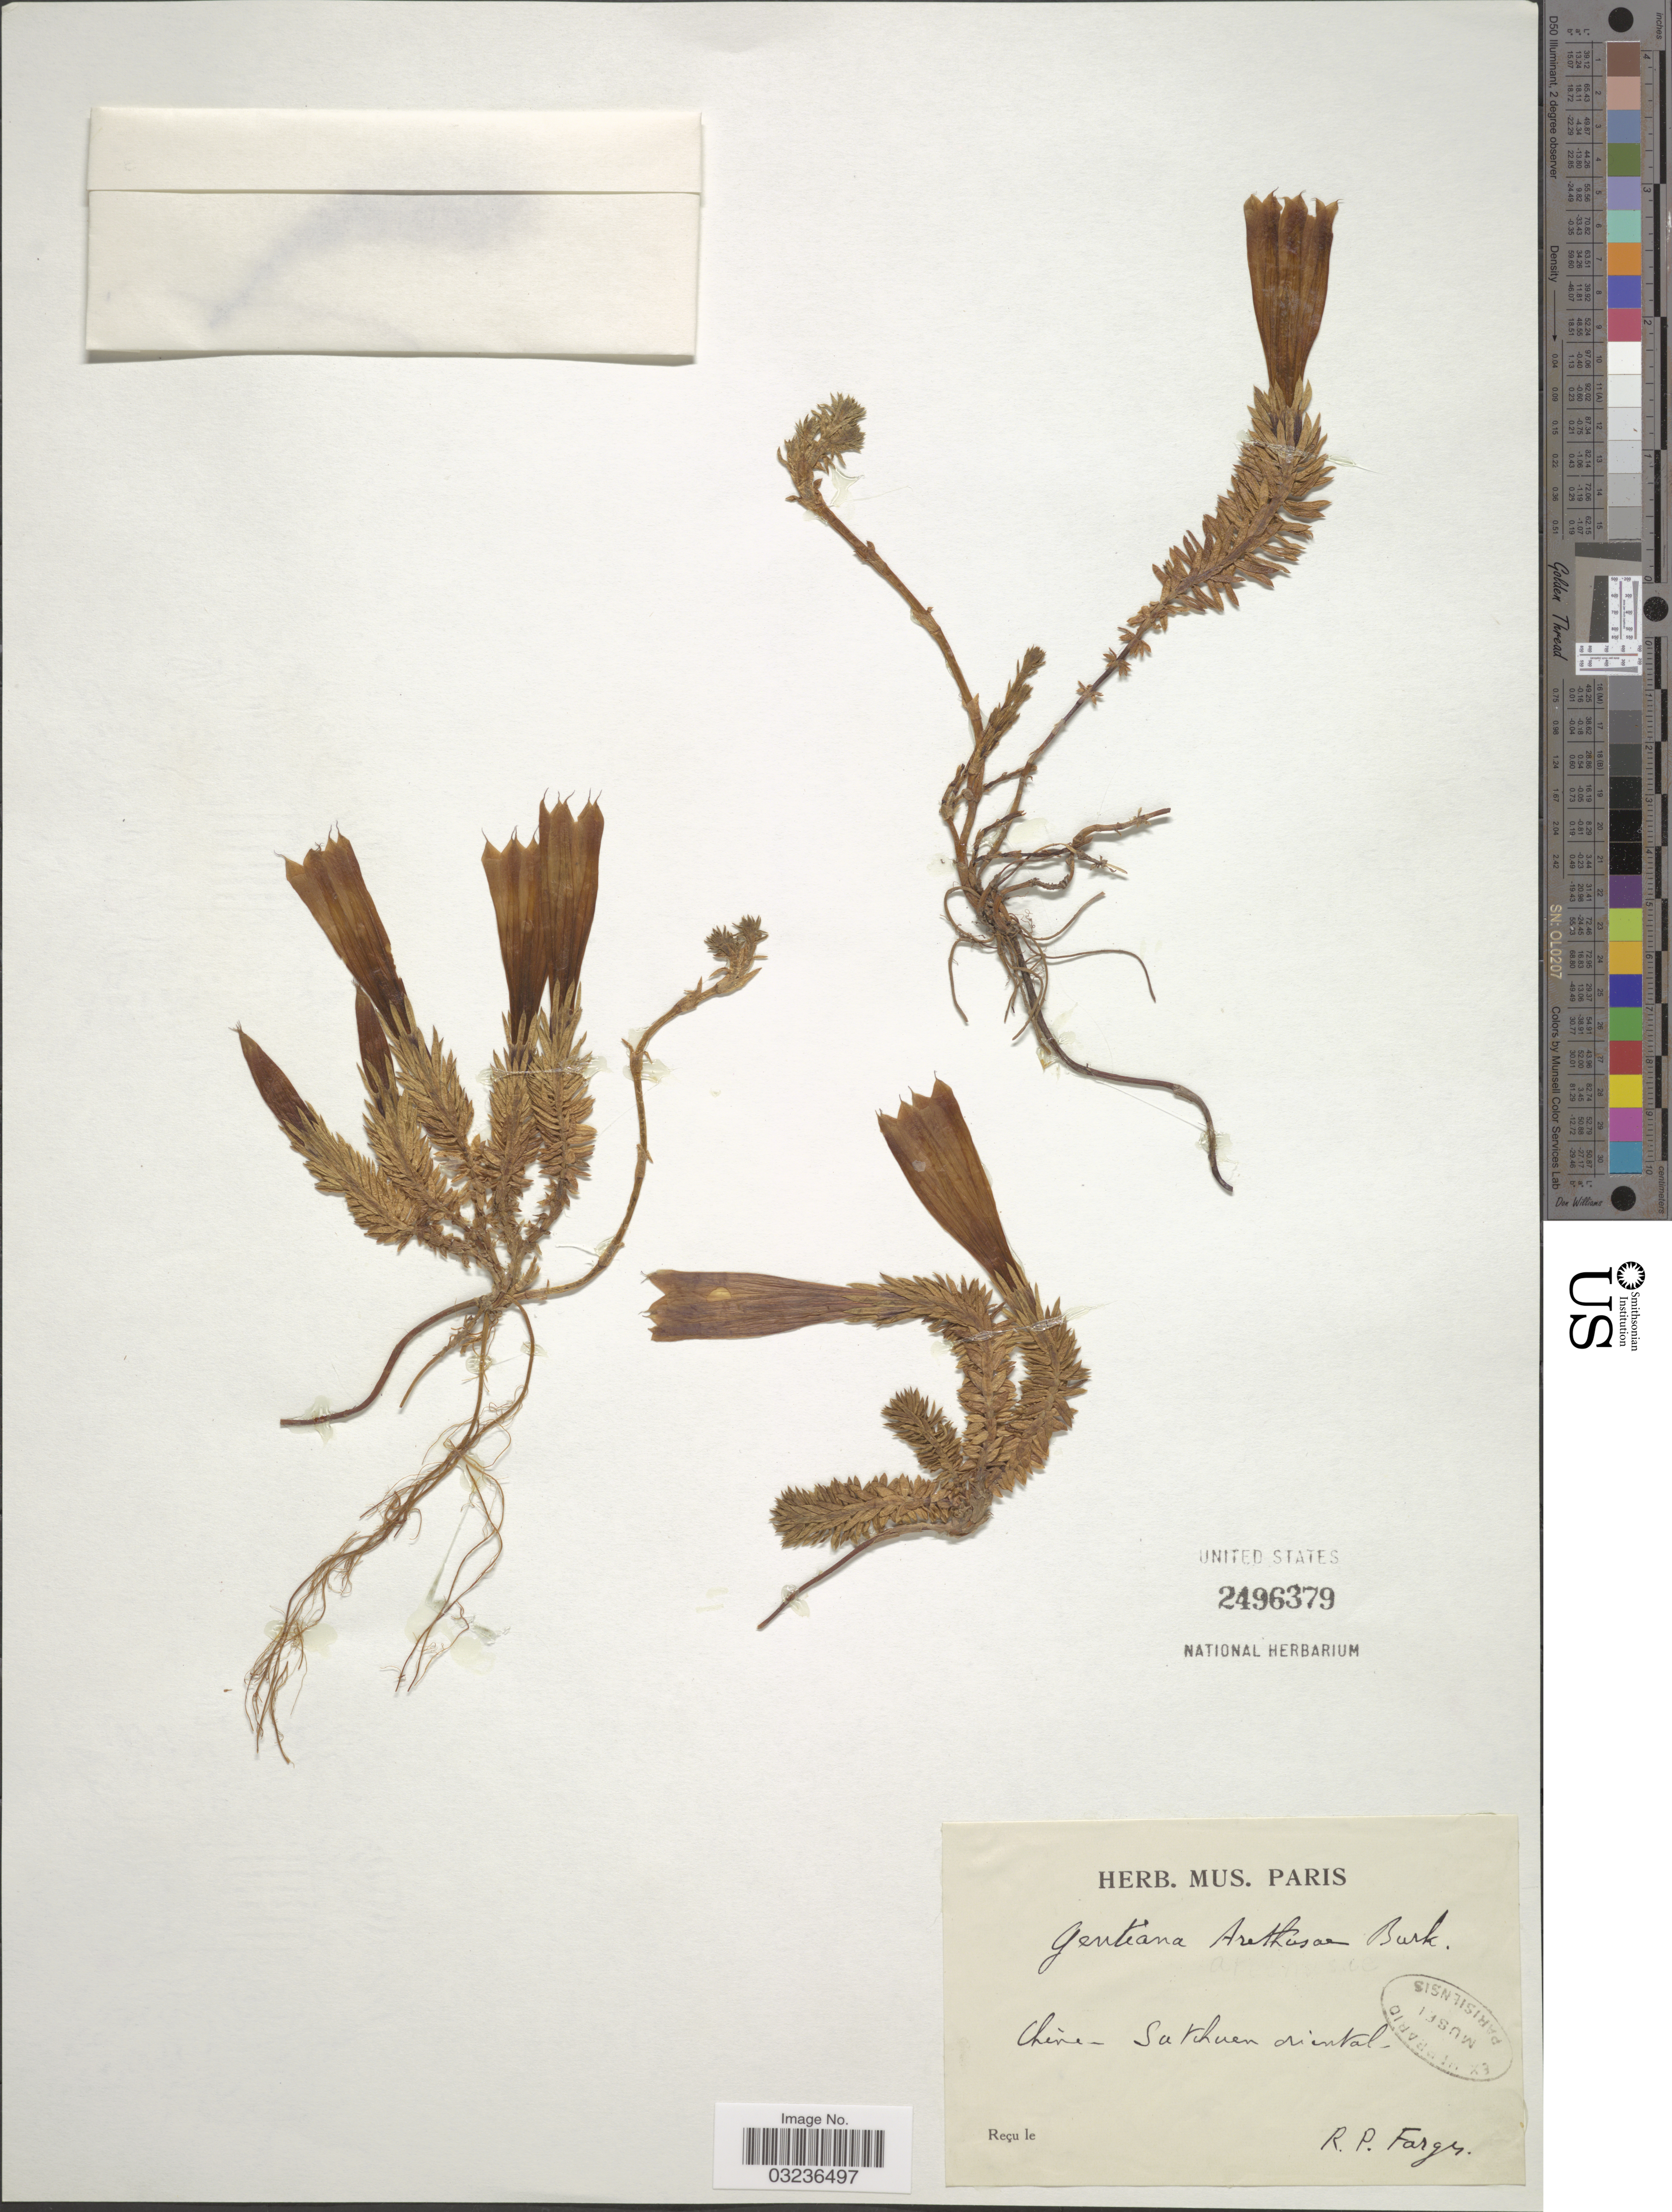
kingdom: Plantae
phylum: Tracheophyta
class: Magnoliopsida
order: Gentianales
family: Gentianaceae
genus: Gentiana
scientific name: Gentiana arethusae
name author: Burkill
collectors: R. Farges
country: China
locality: Satchuen oriental.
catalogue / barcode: US 2496379